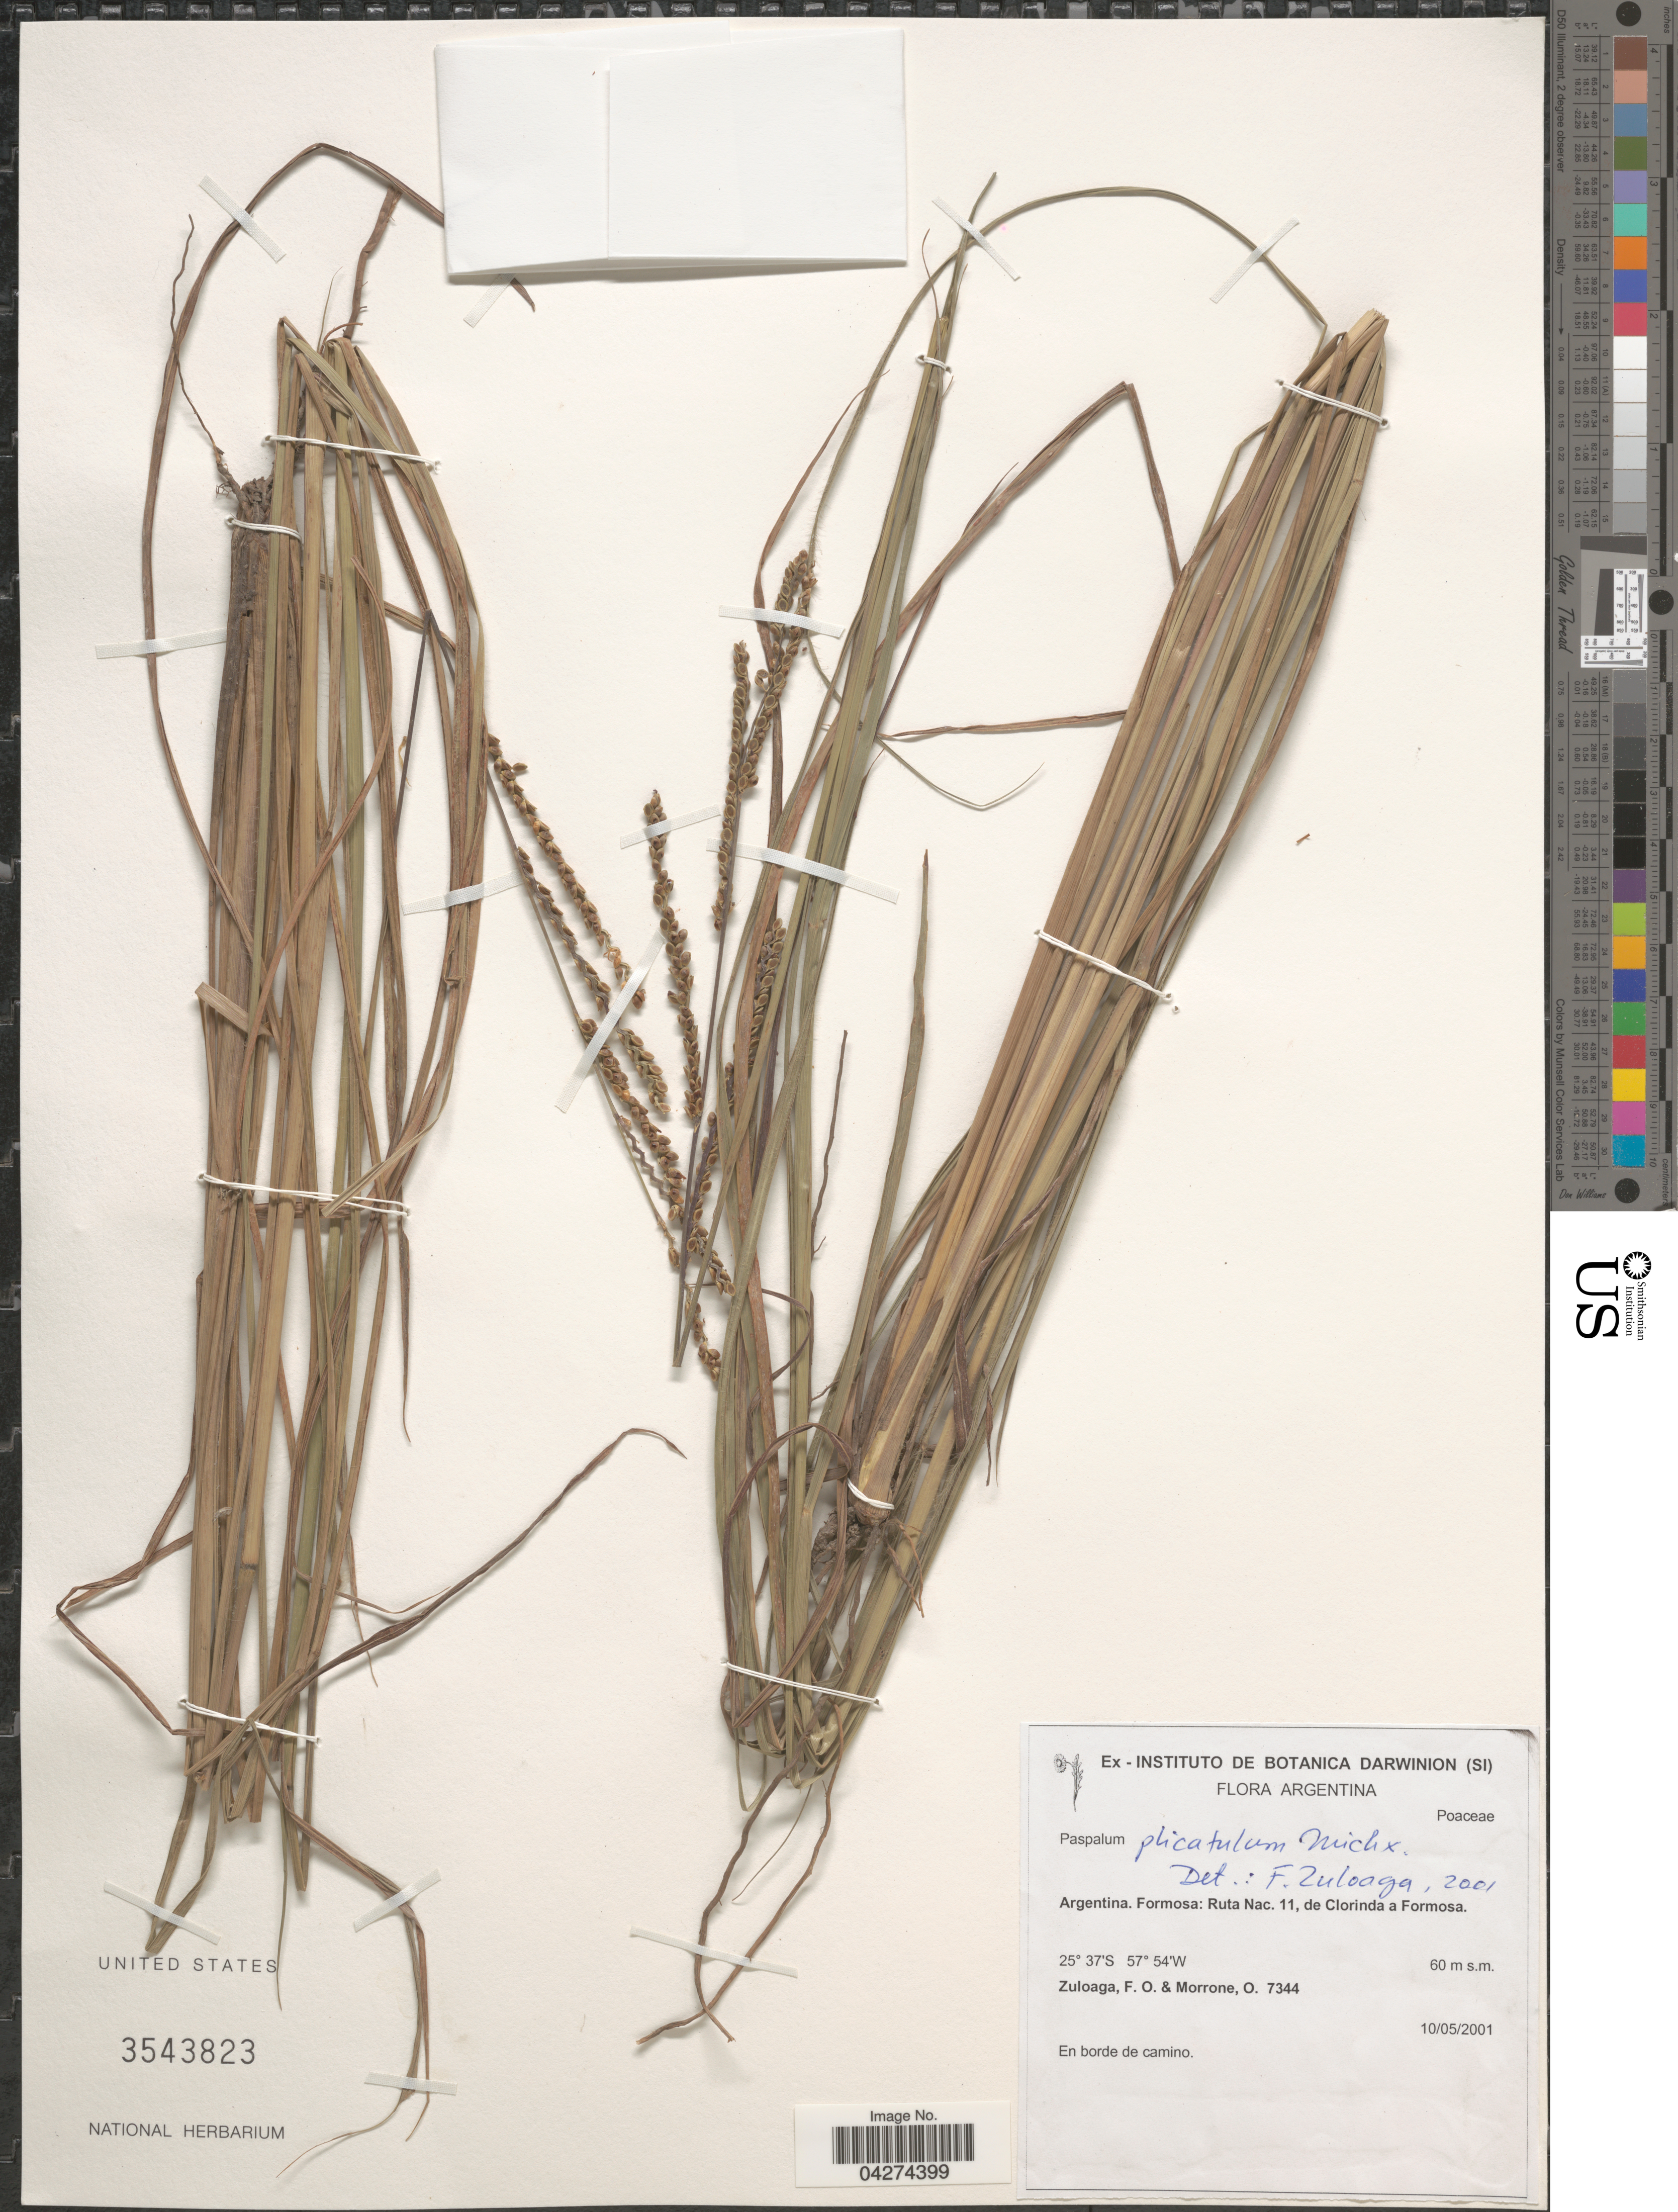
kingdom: Plantae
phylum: Tracheophyta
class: Liliopsida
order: Poales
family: Poaceae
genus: Paspalum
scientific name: Paspalum plicatulum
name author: Michx.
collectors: F. O. Zuloaga & O. N. Morrone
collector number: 7344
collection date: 2001-05-10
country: Argentina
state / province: Formosa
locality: Ruta Nac. 11, de Clorinda a Formosa.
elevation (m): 60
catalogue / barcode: US 3543823